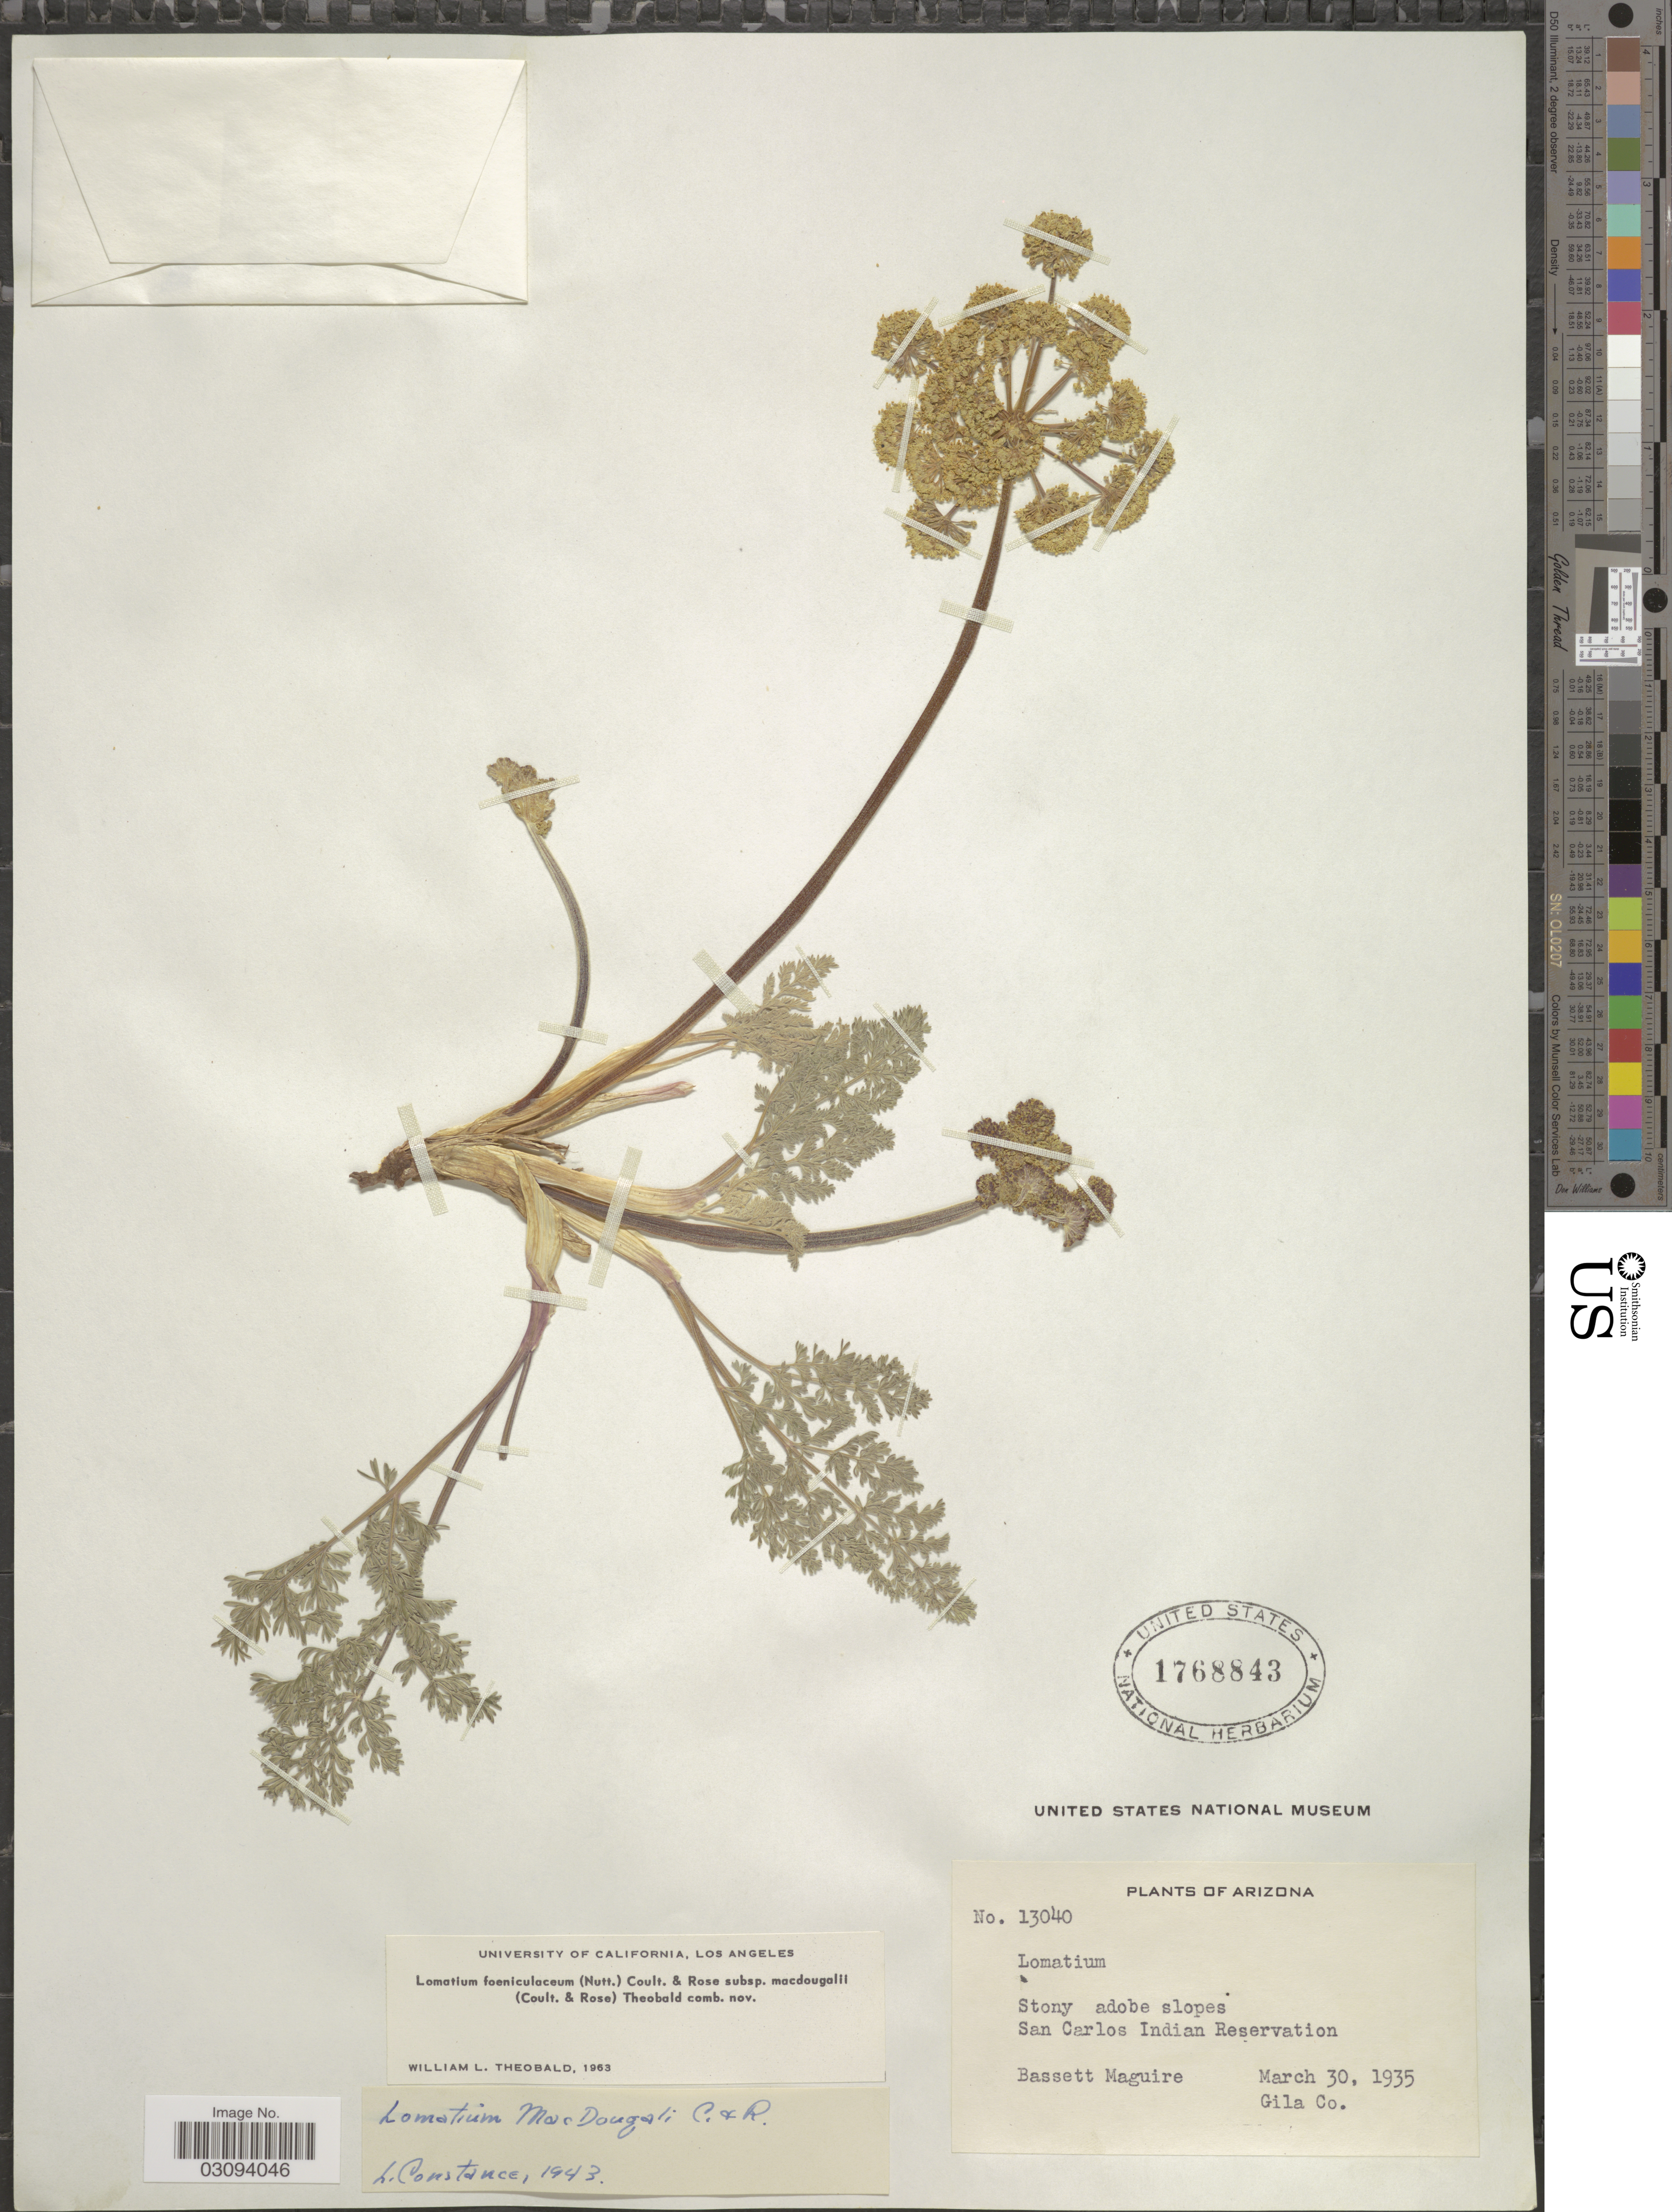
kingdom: Plantae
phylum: Tracheophyta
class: Magnoliopsida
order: Apiales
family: Apiaceae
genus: Lomatium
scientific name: Lomatium foeniculaceum subsp. macdougalii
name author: (J.M. Coult. & Rose) W.L. Theob.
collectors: B. Maguire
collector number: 13040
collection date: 1935-03-30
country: United States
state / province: Arizona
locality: San Carlos Indian Reservation. Gila Co.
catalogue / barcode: US 1768843